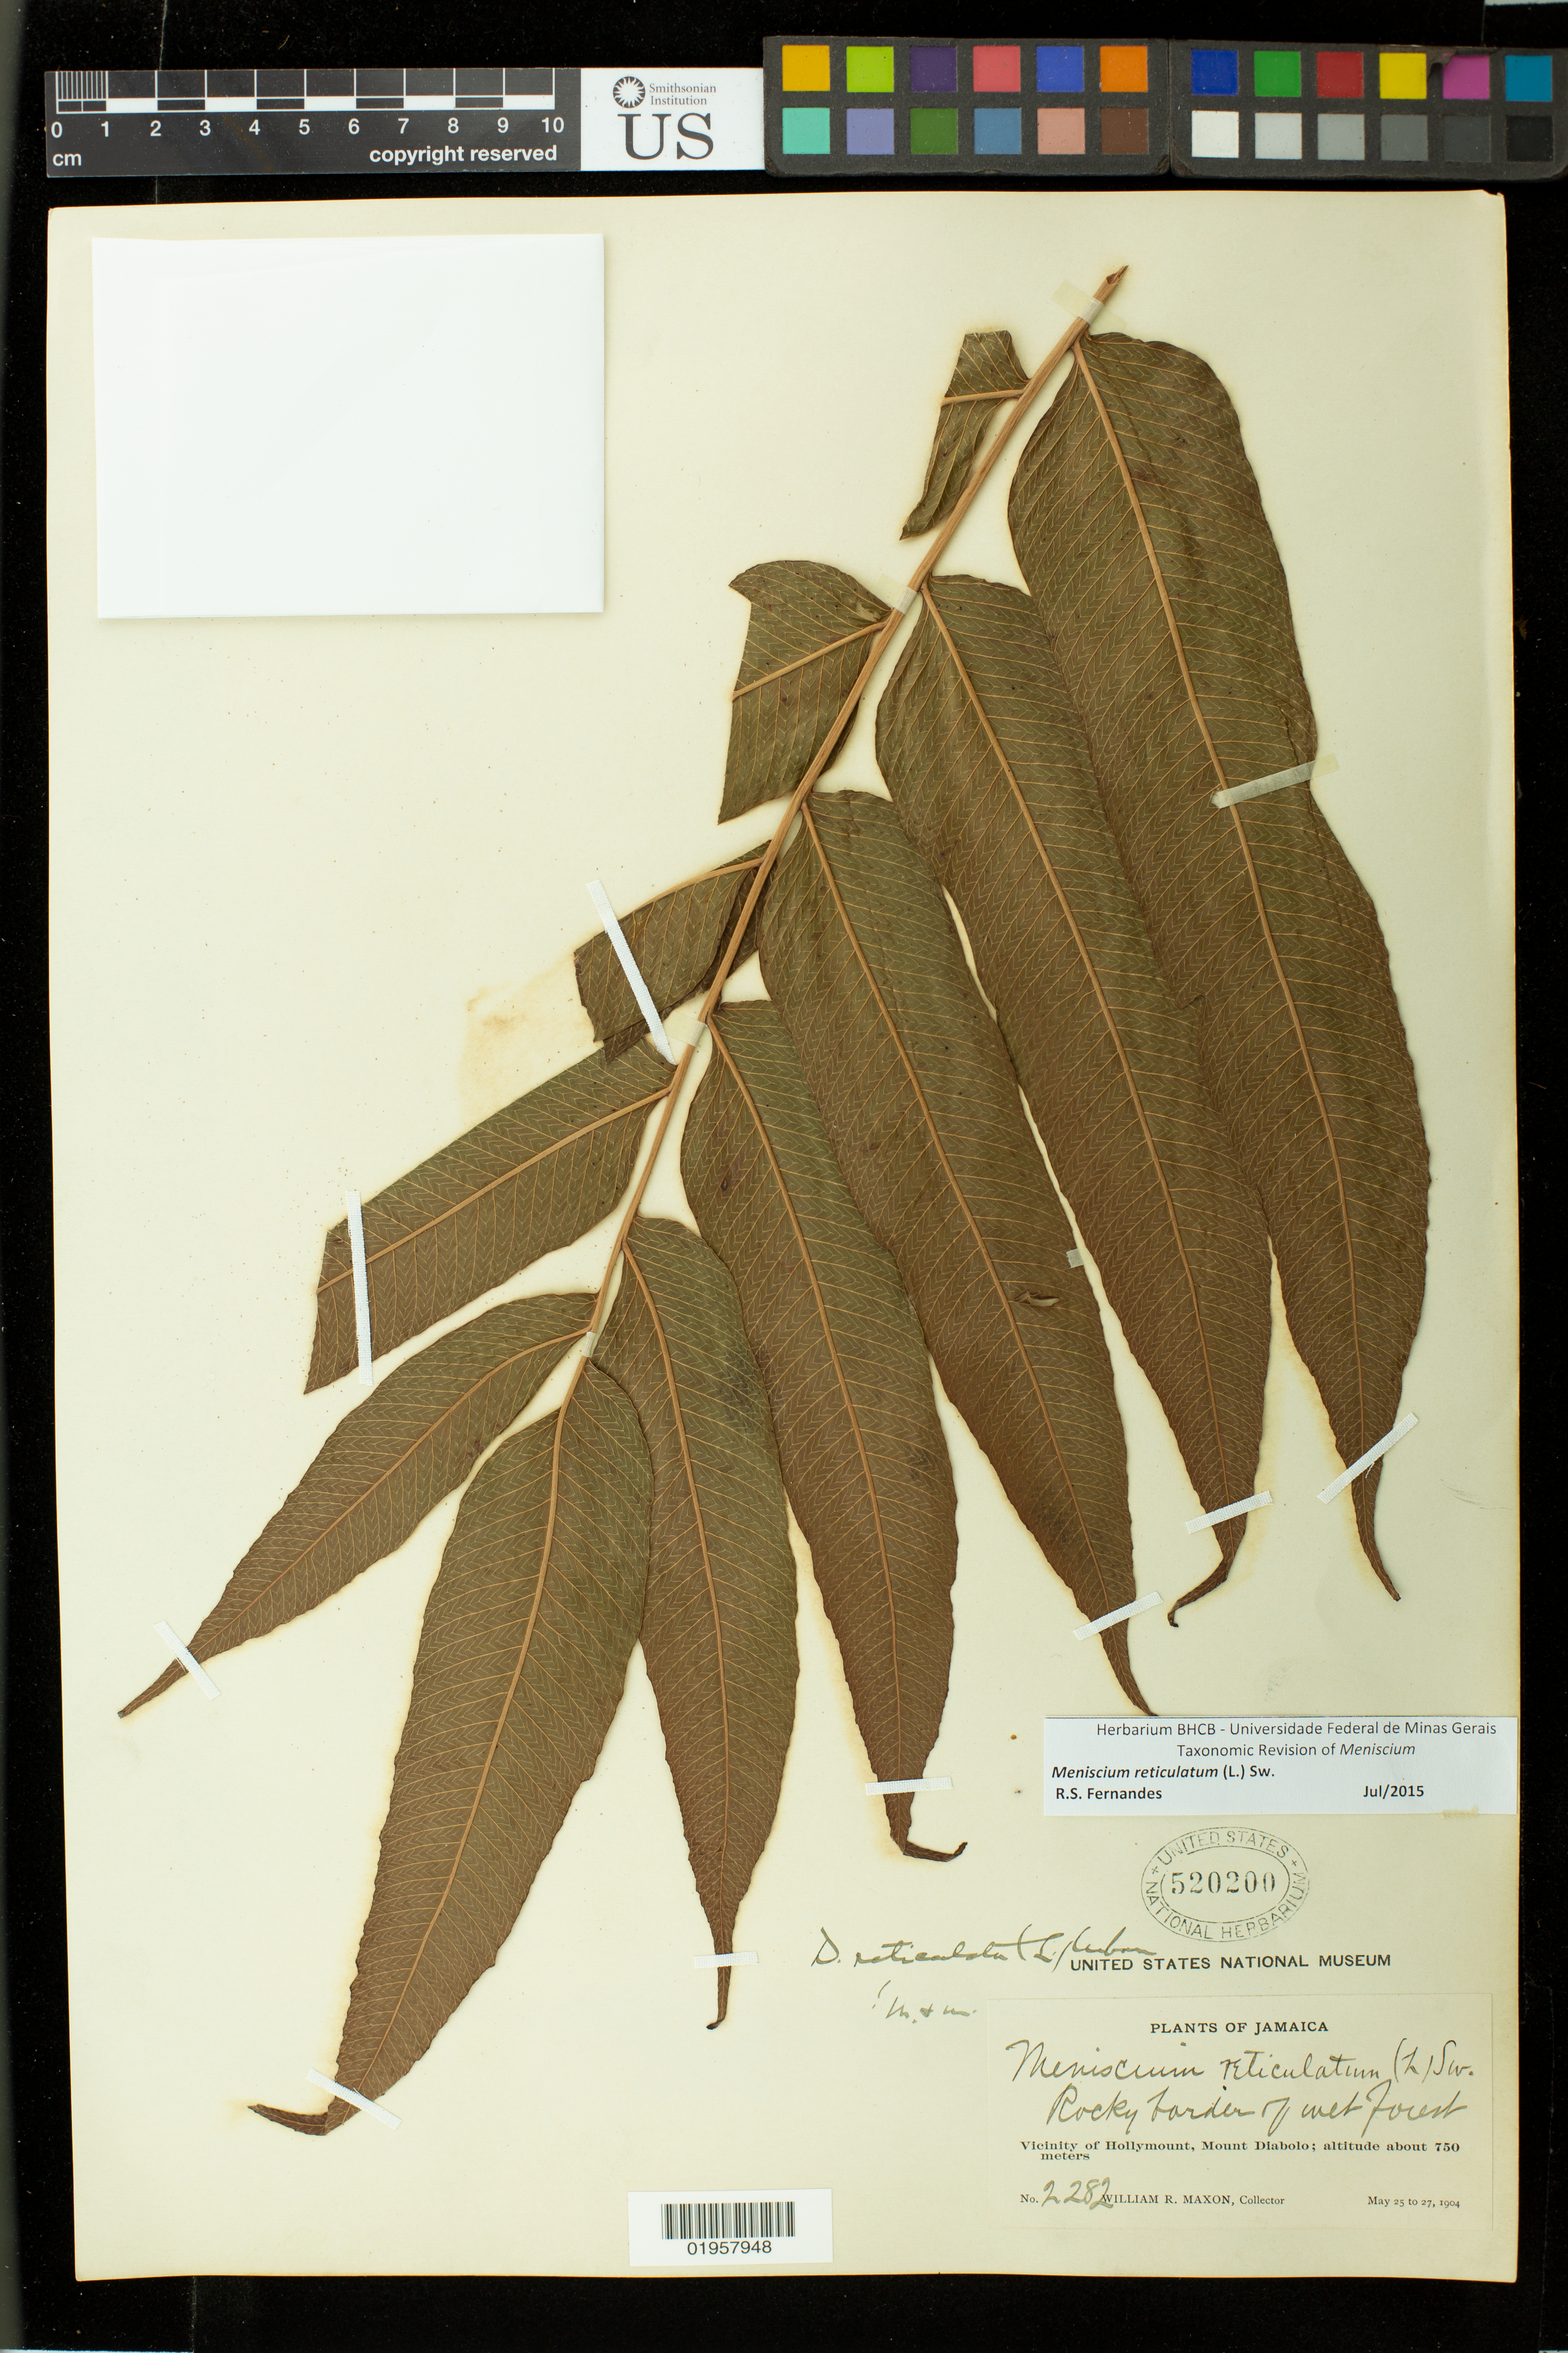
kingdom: Plantae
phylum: Tracheophyta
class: Polypodiopsida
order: Polypodiales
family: Thelypteridaceae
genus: Meniscium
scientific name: Meniscium reticulatum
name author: (L.) Sw.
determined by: Fernandes, R. S.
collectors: W. R. Maxon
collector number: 2282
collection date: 1904-05-23/1904-05-27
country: Jamaica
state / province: Saint Ann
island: Jamaica I.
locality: Hollymount, vicinity; Mount Diabolo [Diablo?]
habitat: Rocky border of wet forest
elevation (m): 750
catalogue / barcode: US 520200